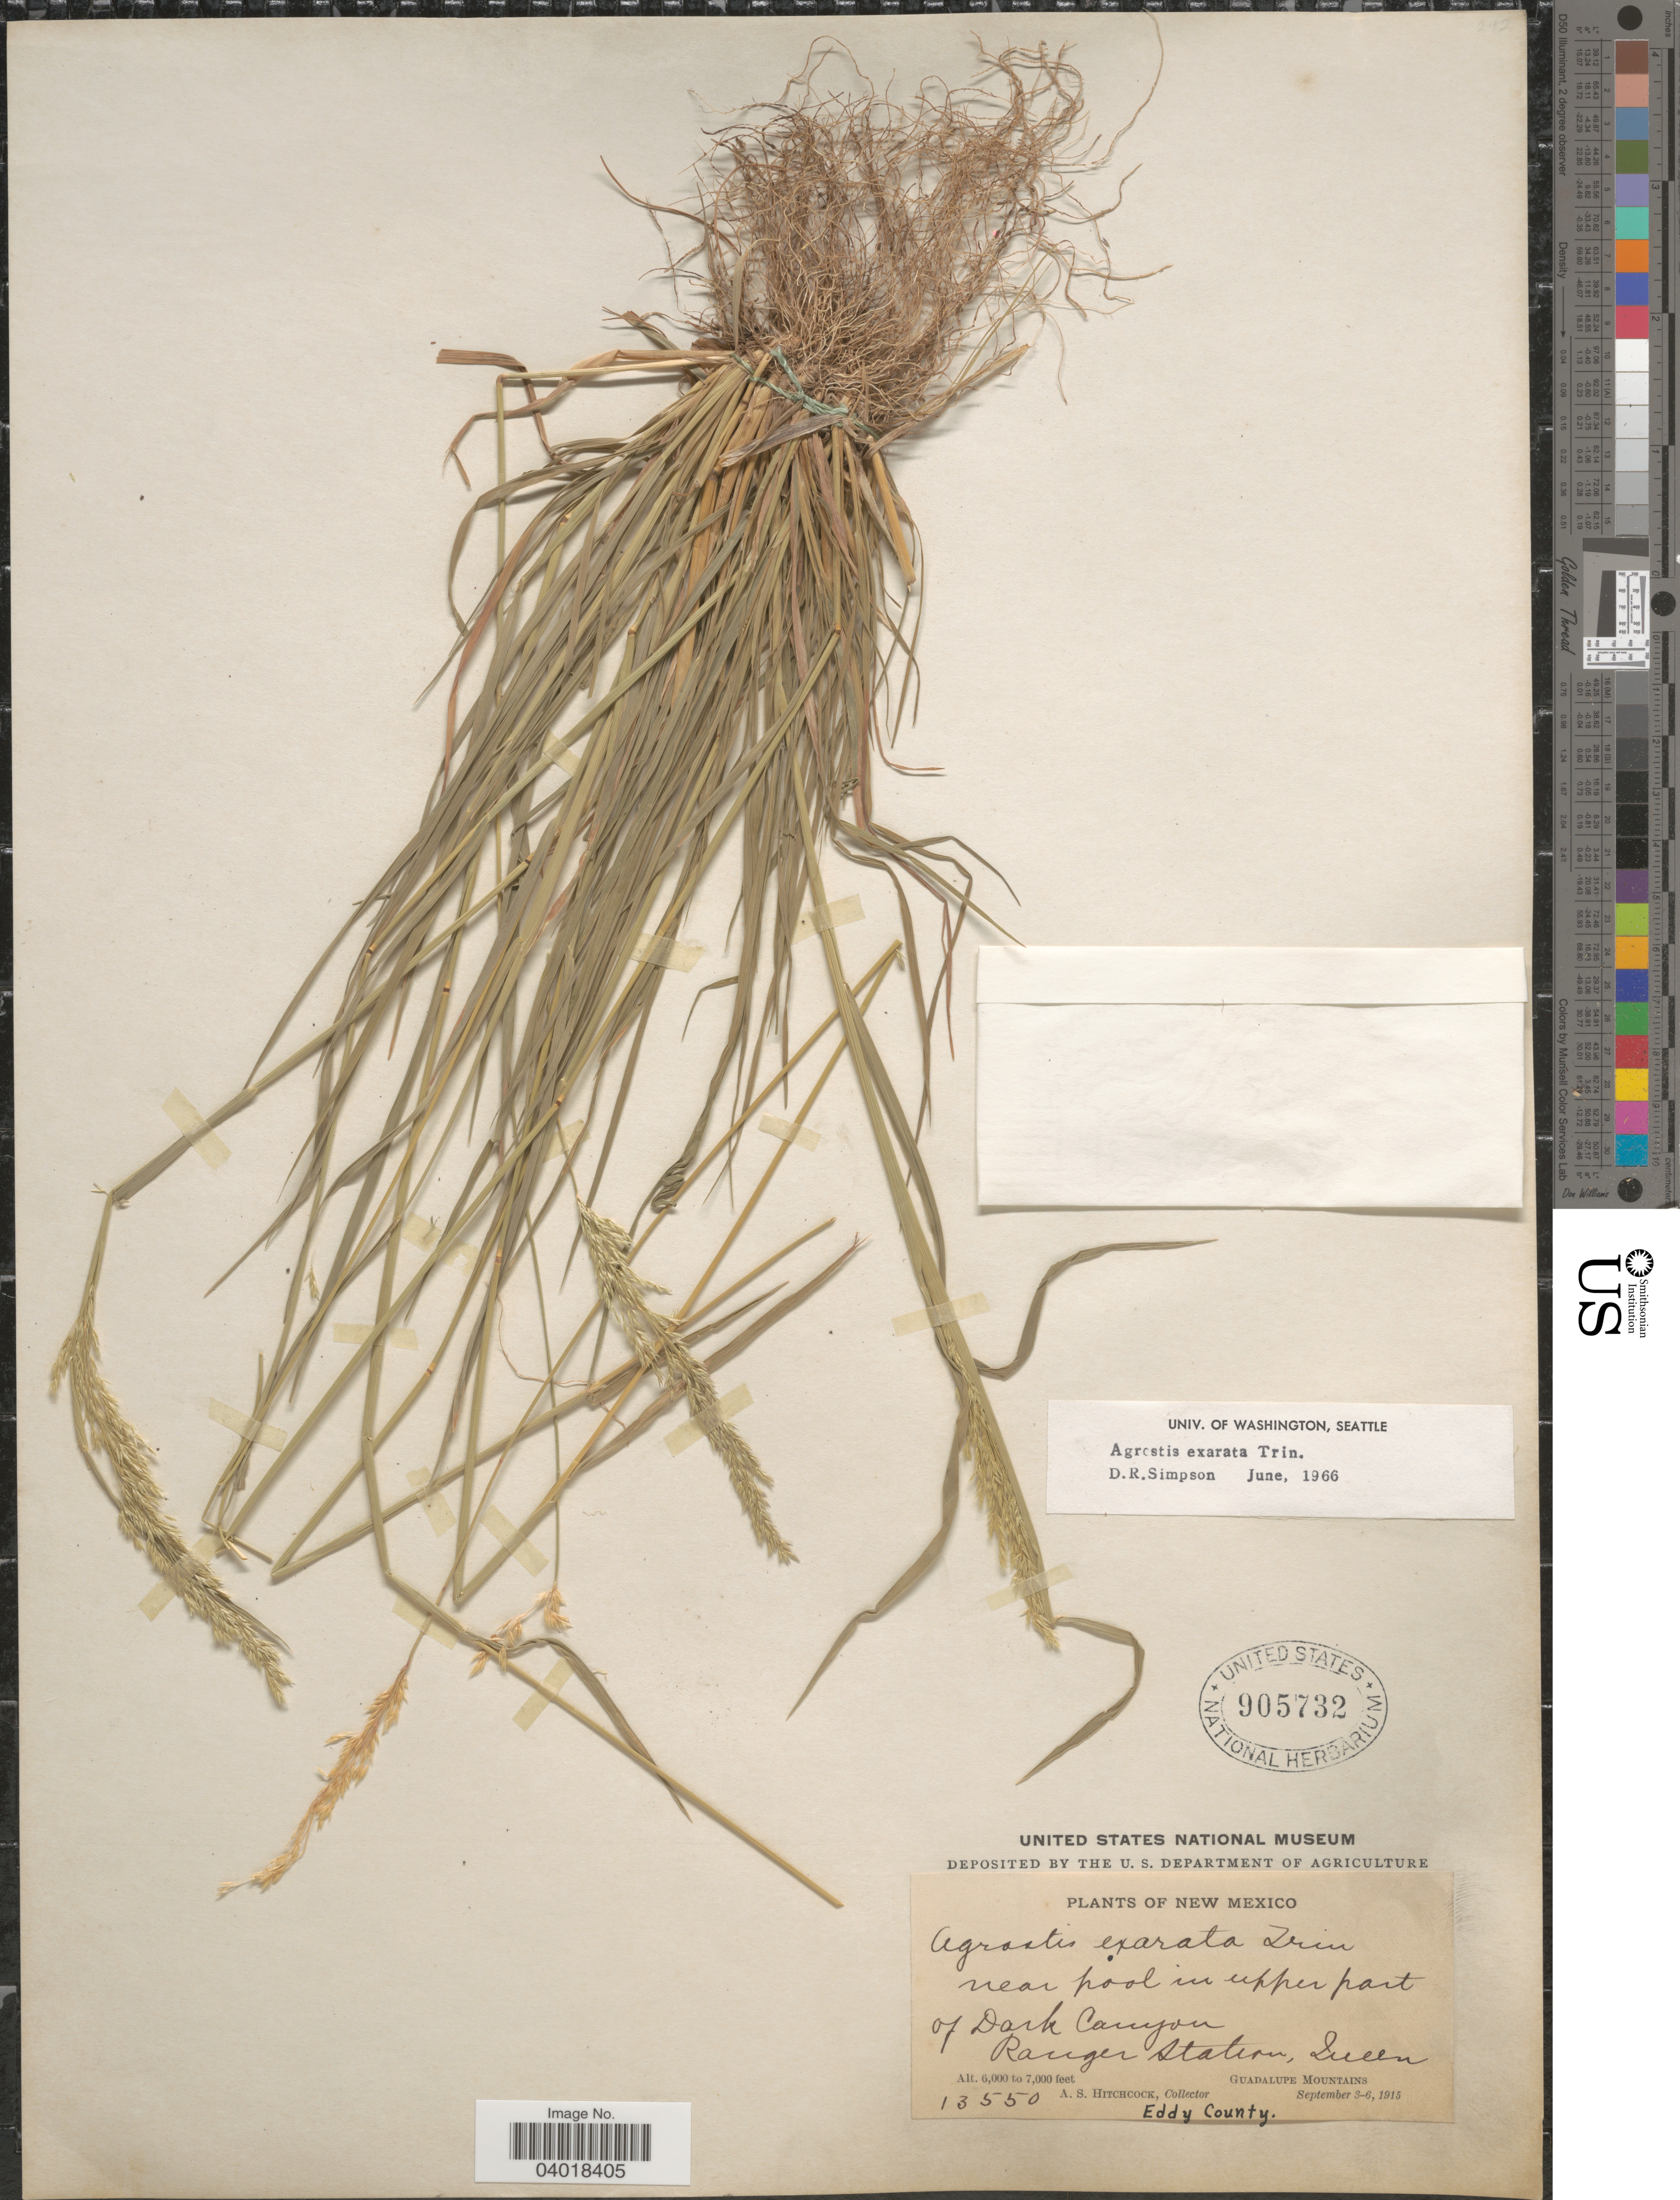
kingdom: Plantae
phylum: Tracheophyta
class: Liliopsida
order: Poales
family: Poaceae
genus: Agrostis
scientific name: Agrostis exarata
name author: Trin.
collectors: A. S. Hitchcock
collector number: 13550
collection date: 1915-09-03/1915-09-06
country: United States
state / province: New Mexico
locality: Near pool in upper part of Dark Canyon. Ranger Station, Queen. Guadalupe Mountains. Eddy County.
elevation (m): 1829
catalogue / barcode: US 905732